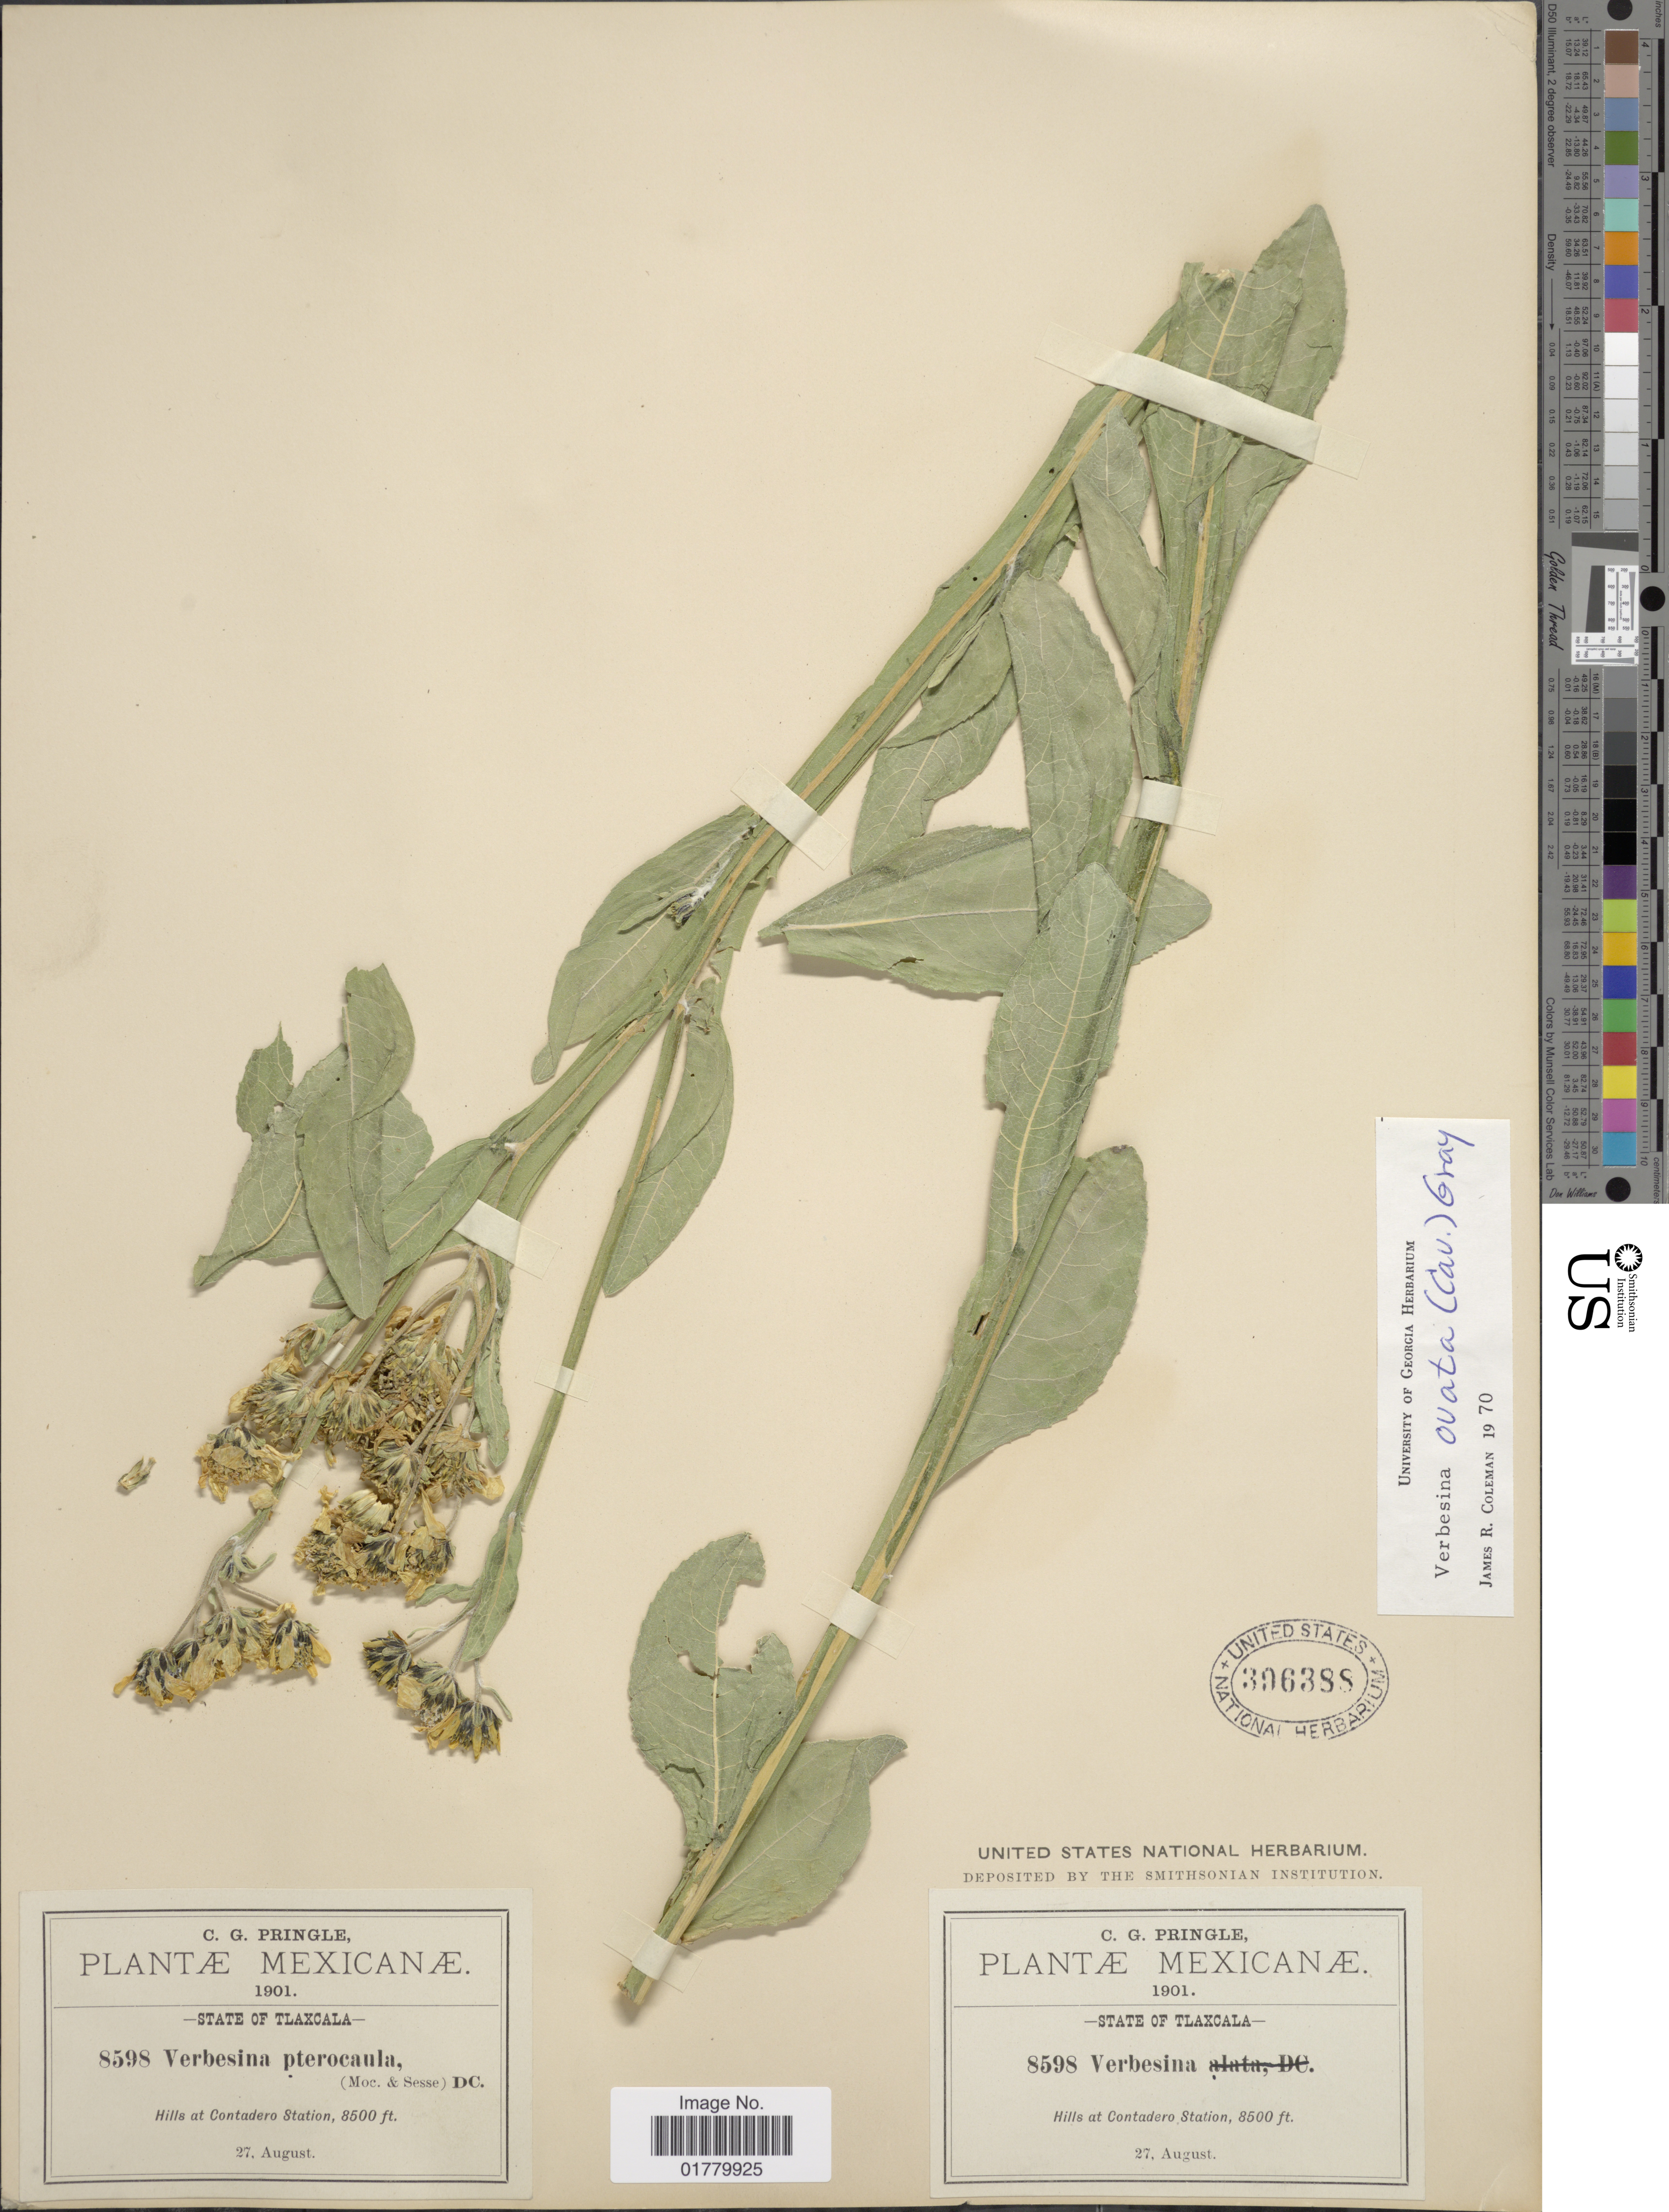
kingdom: Plantae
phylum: Tracheophyta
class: Magnoliopsida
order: Asterales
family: Asteraceae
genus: Verbesina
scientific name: Verbesina ovata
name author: (Cav.) A. Gray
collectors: C. G. Pringle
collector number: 8598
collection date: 1901-08-27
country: Mexico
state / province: Tlaxcala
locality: Hills at Contadero Station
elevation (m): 2591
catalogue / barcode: US 396388